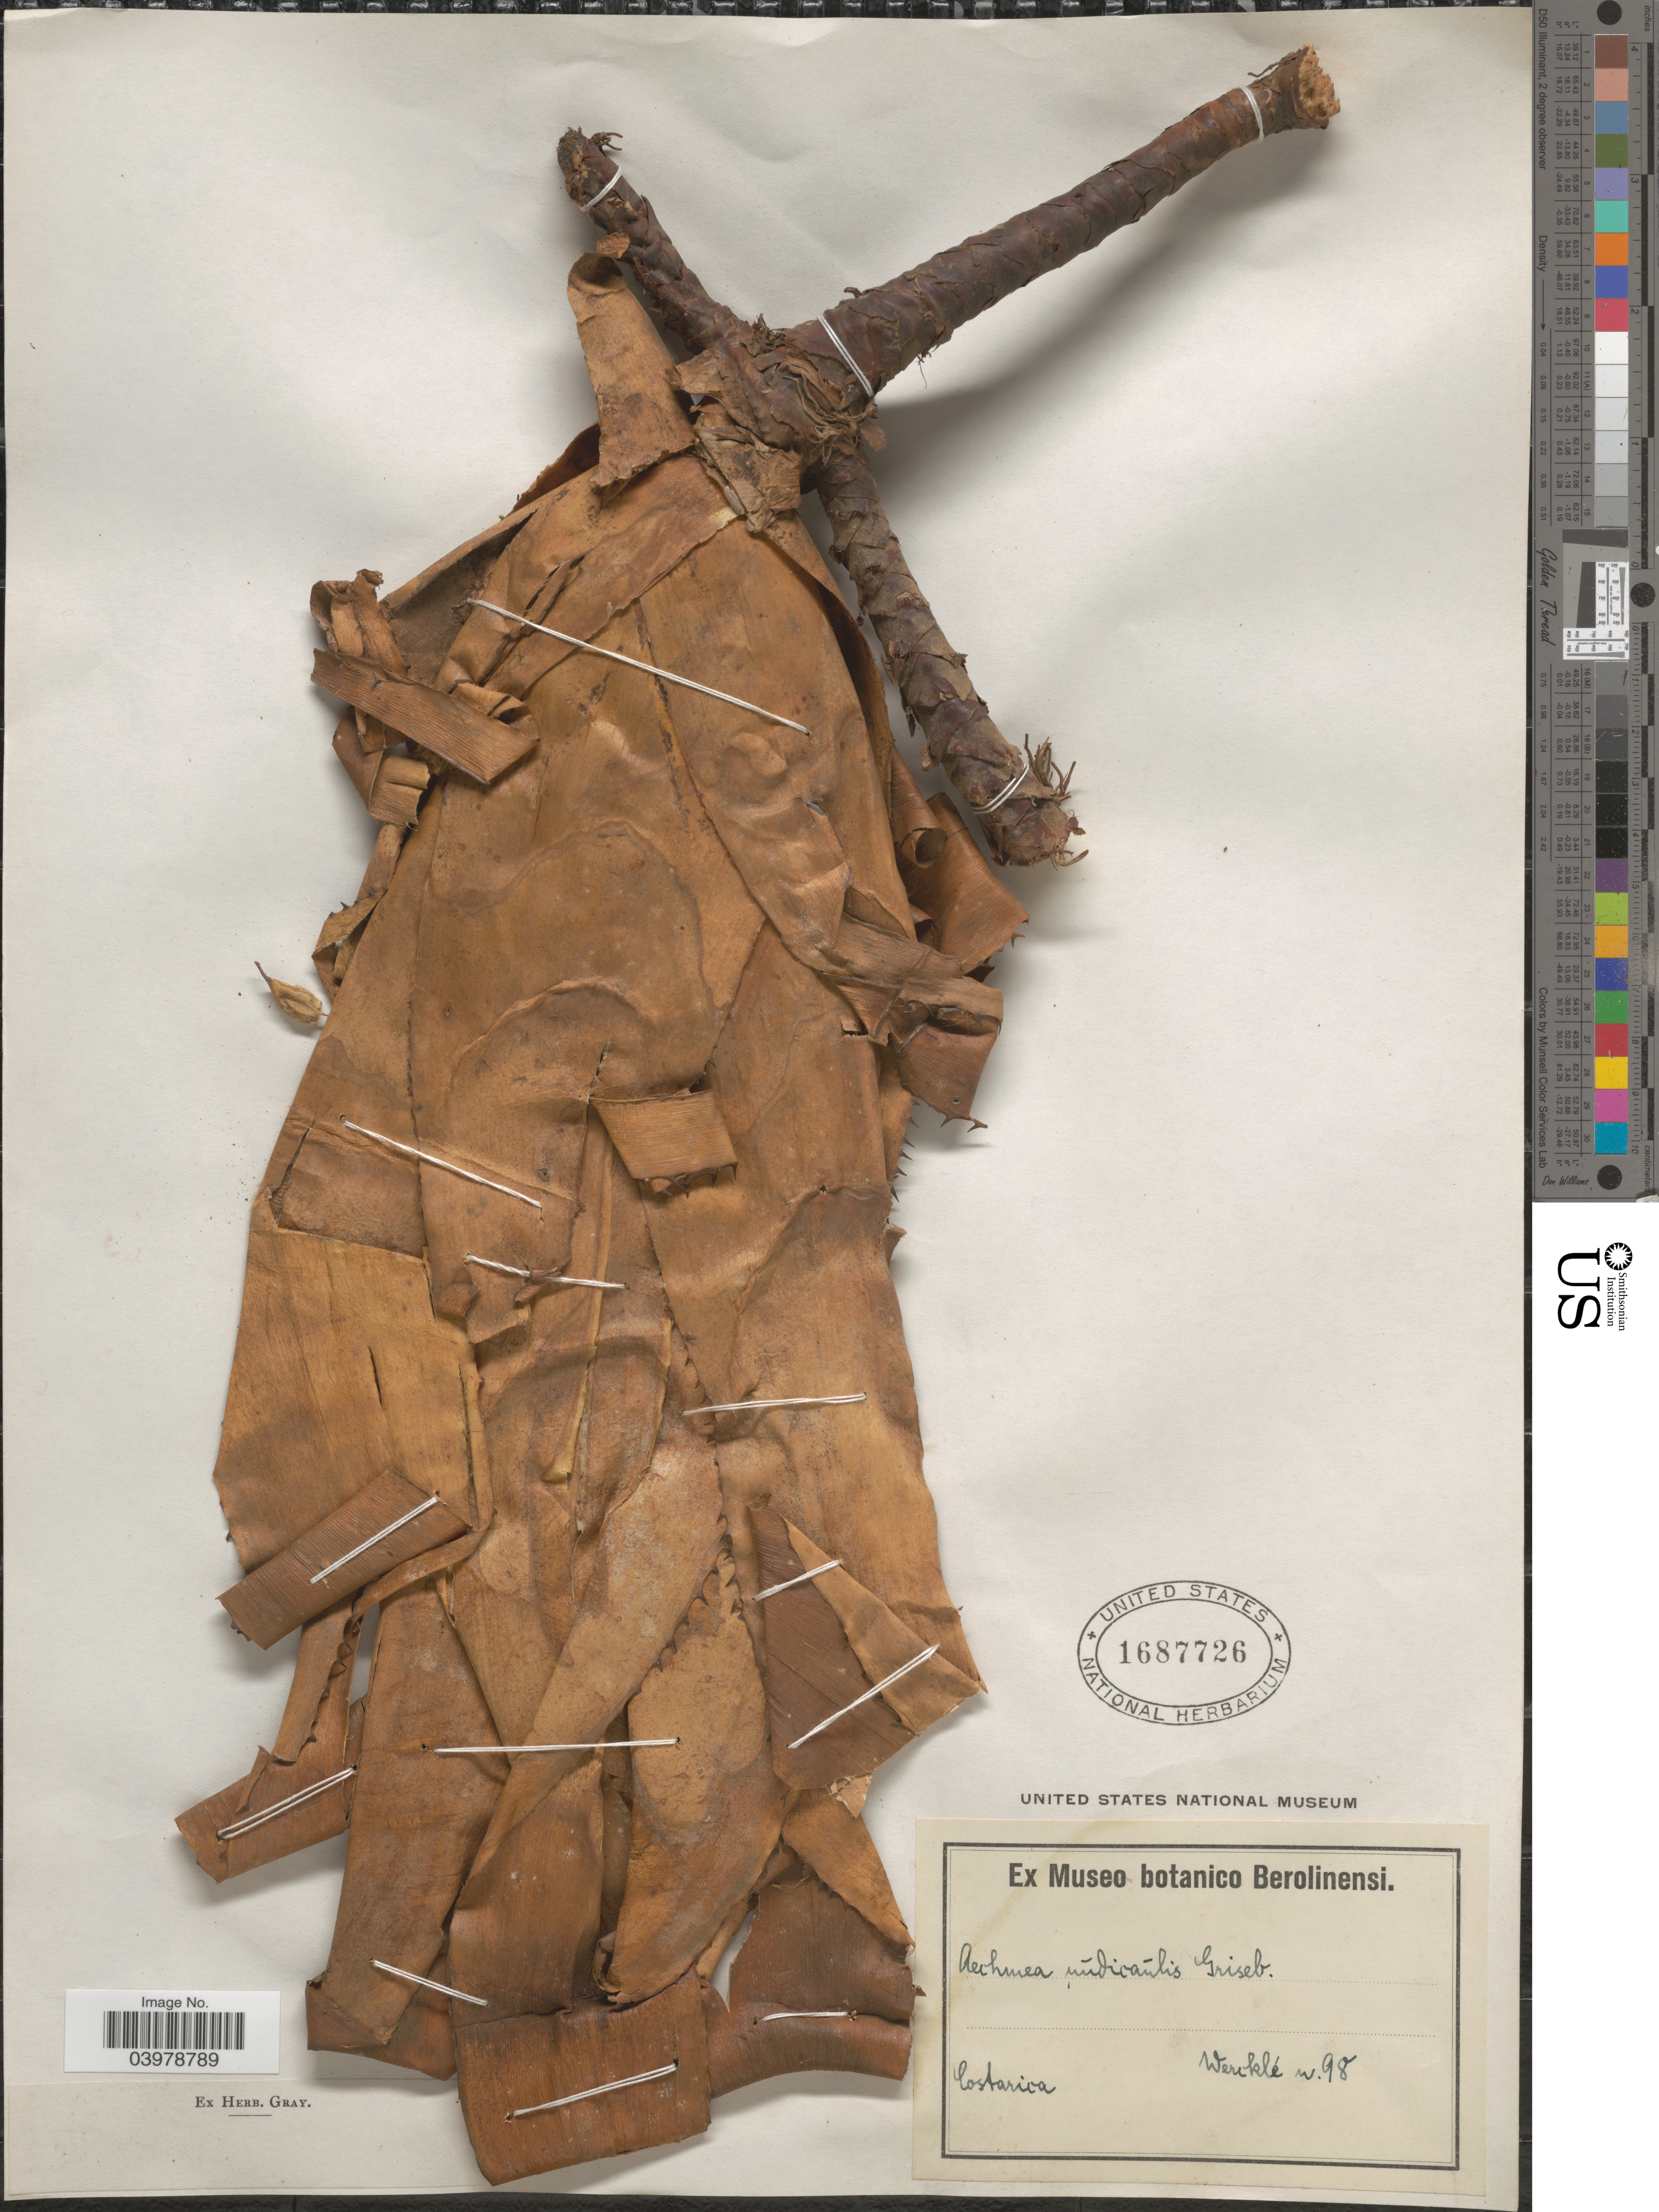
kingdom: Plantae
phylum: Tracheophyta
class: Liliopsida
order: Poales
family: Bromeliaceae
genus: Aechmea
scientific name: Aechmea nudicaulis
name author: (L.) Griseb.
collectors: Wercklé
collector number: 98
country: Costa Rica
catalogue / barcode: US 1687726